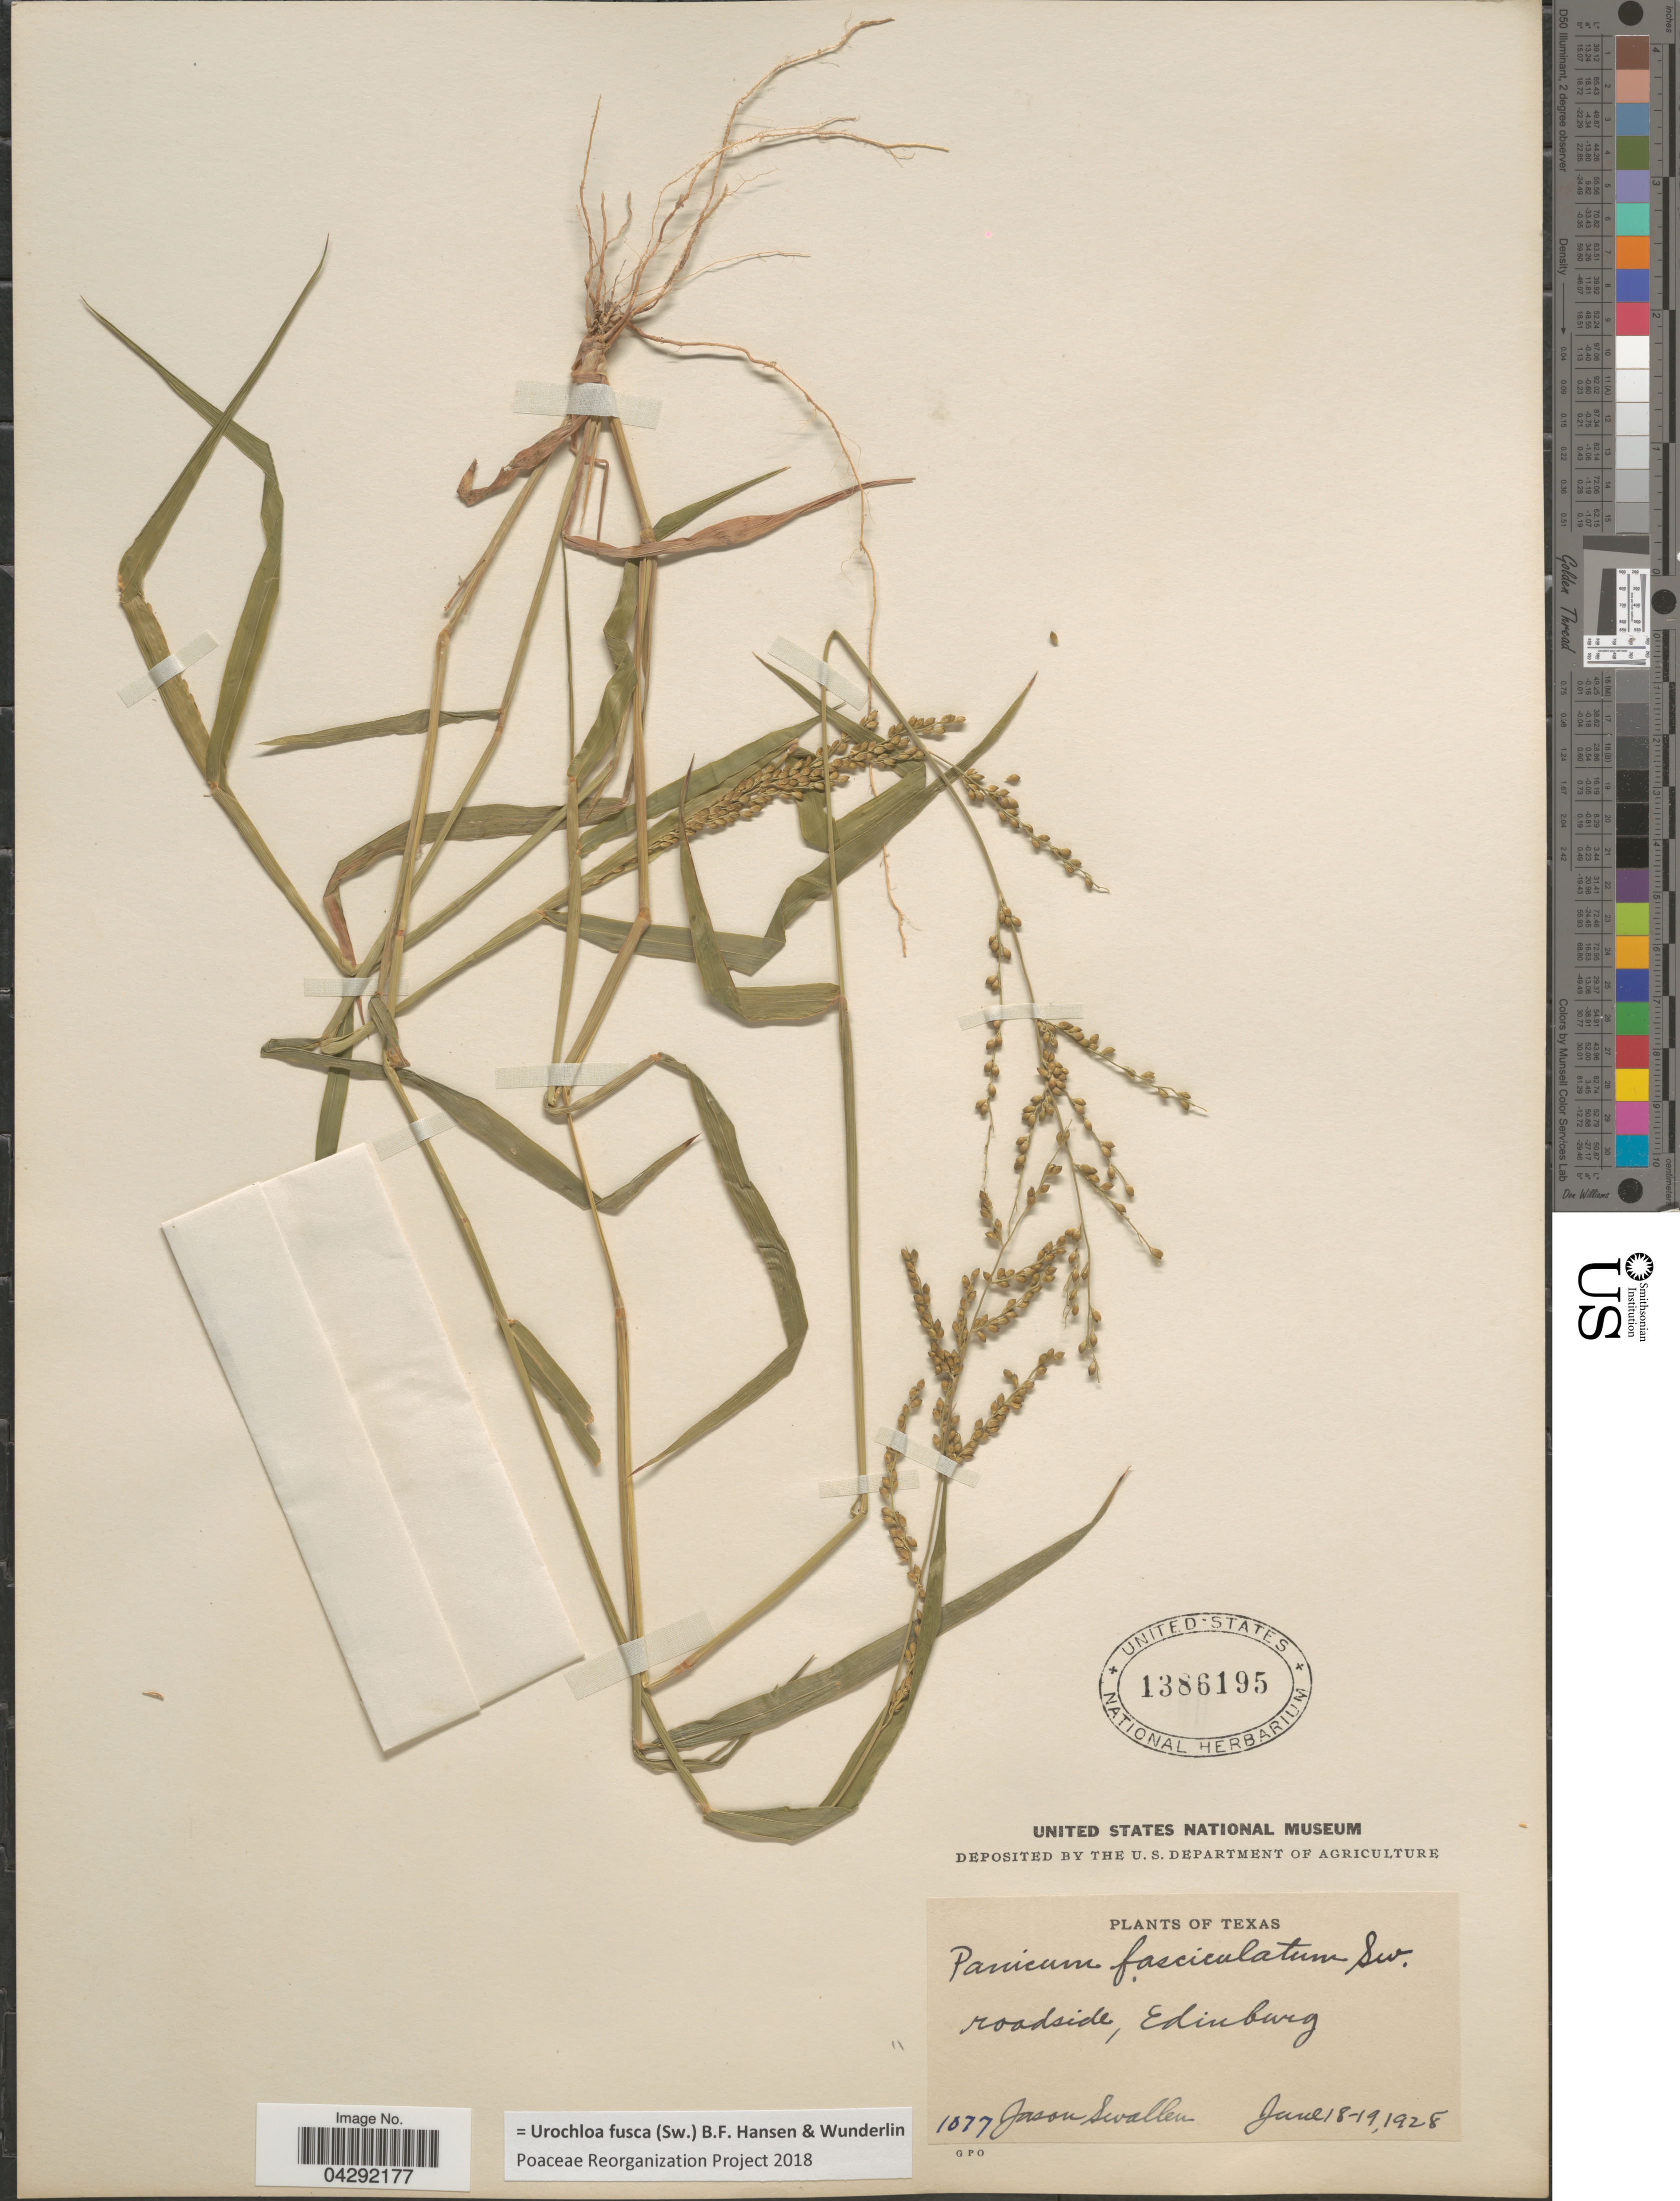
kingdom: Plantae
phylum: Tracheophyta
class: Liliopsida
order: Poales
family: Poaceae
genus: Urochloa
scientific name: Urochloa fusca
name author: (Sw.) B.F. Hansen & Wunderlin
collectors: J. R. Swallen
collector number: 1077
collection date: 1928-06-18/1928-06-19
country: United States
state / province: Texas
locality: Roadside, Edinburg.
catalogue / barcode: US 1386195